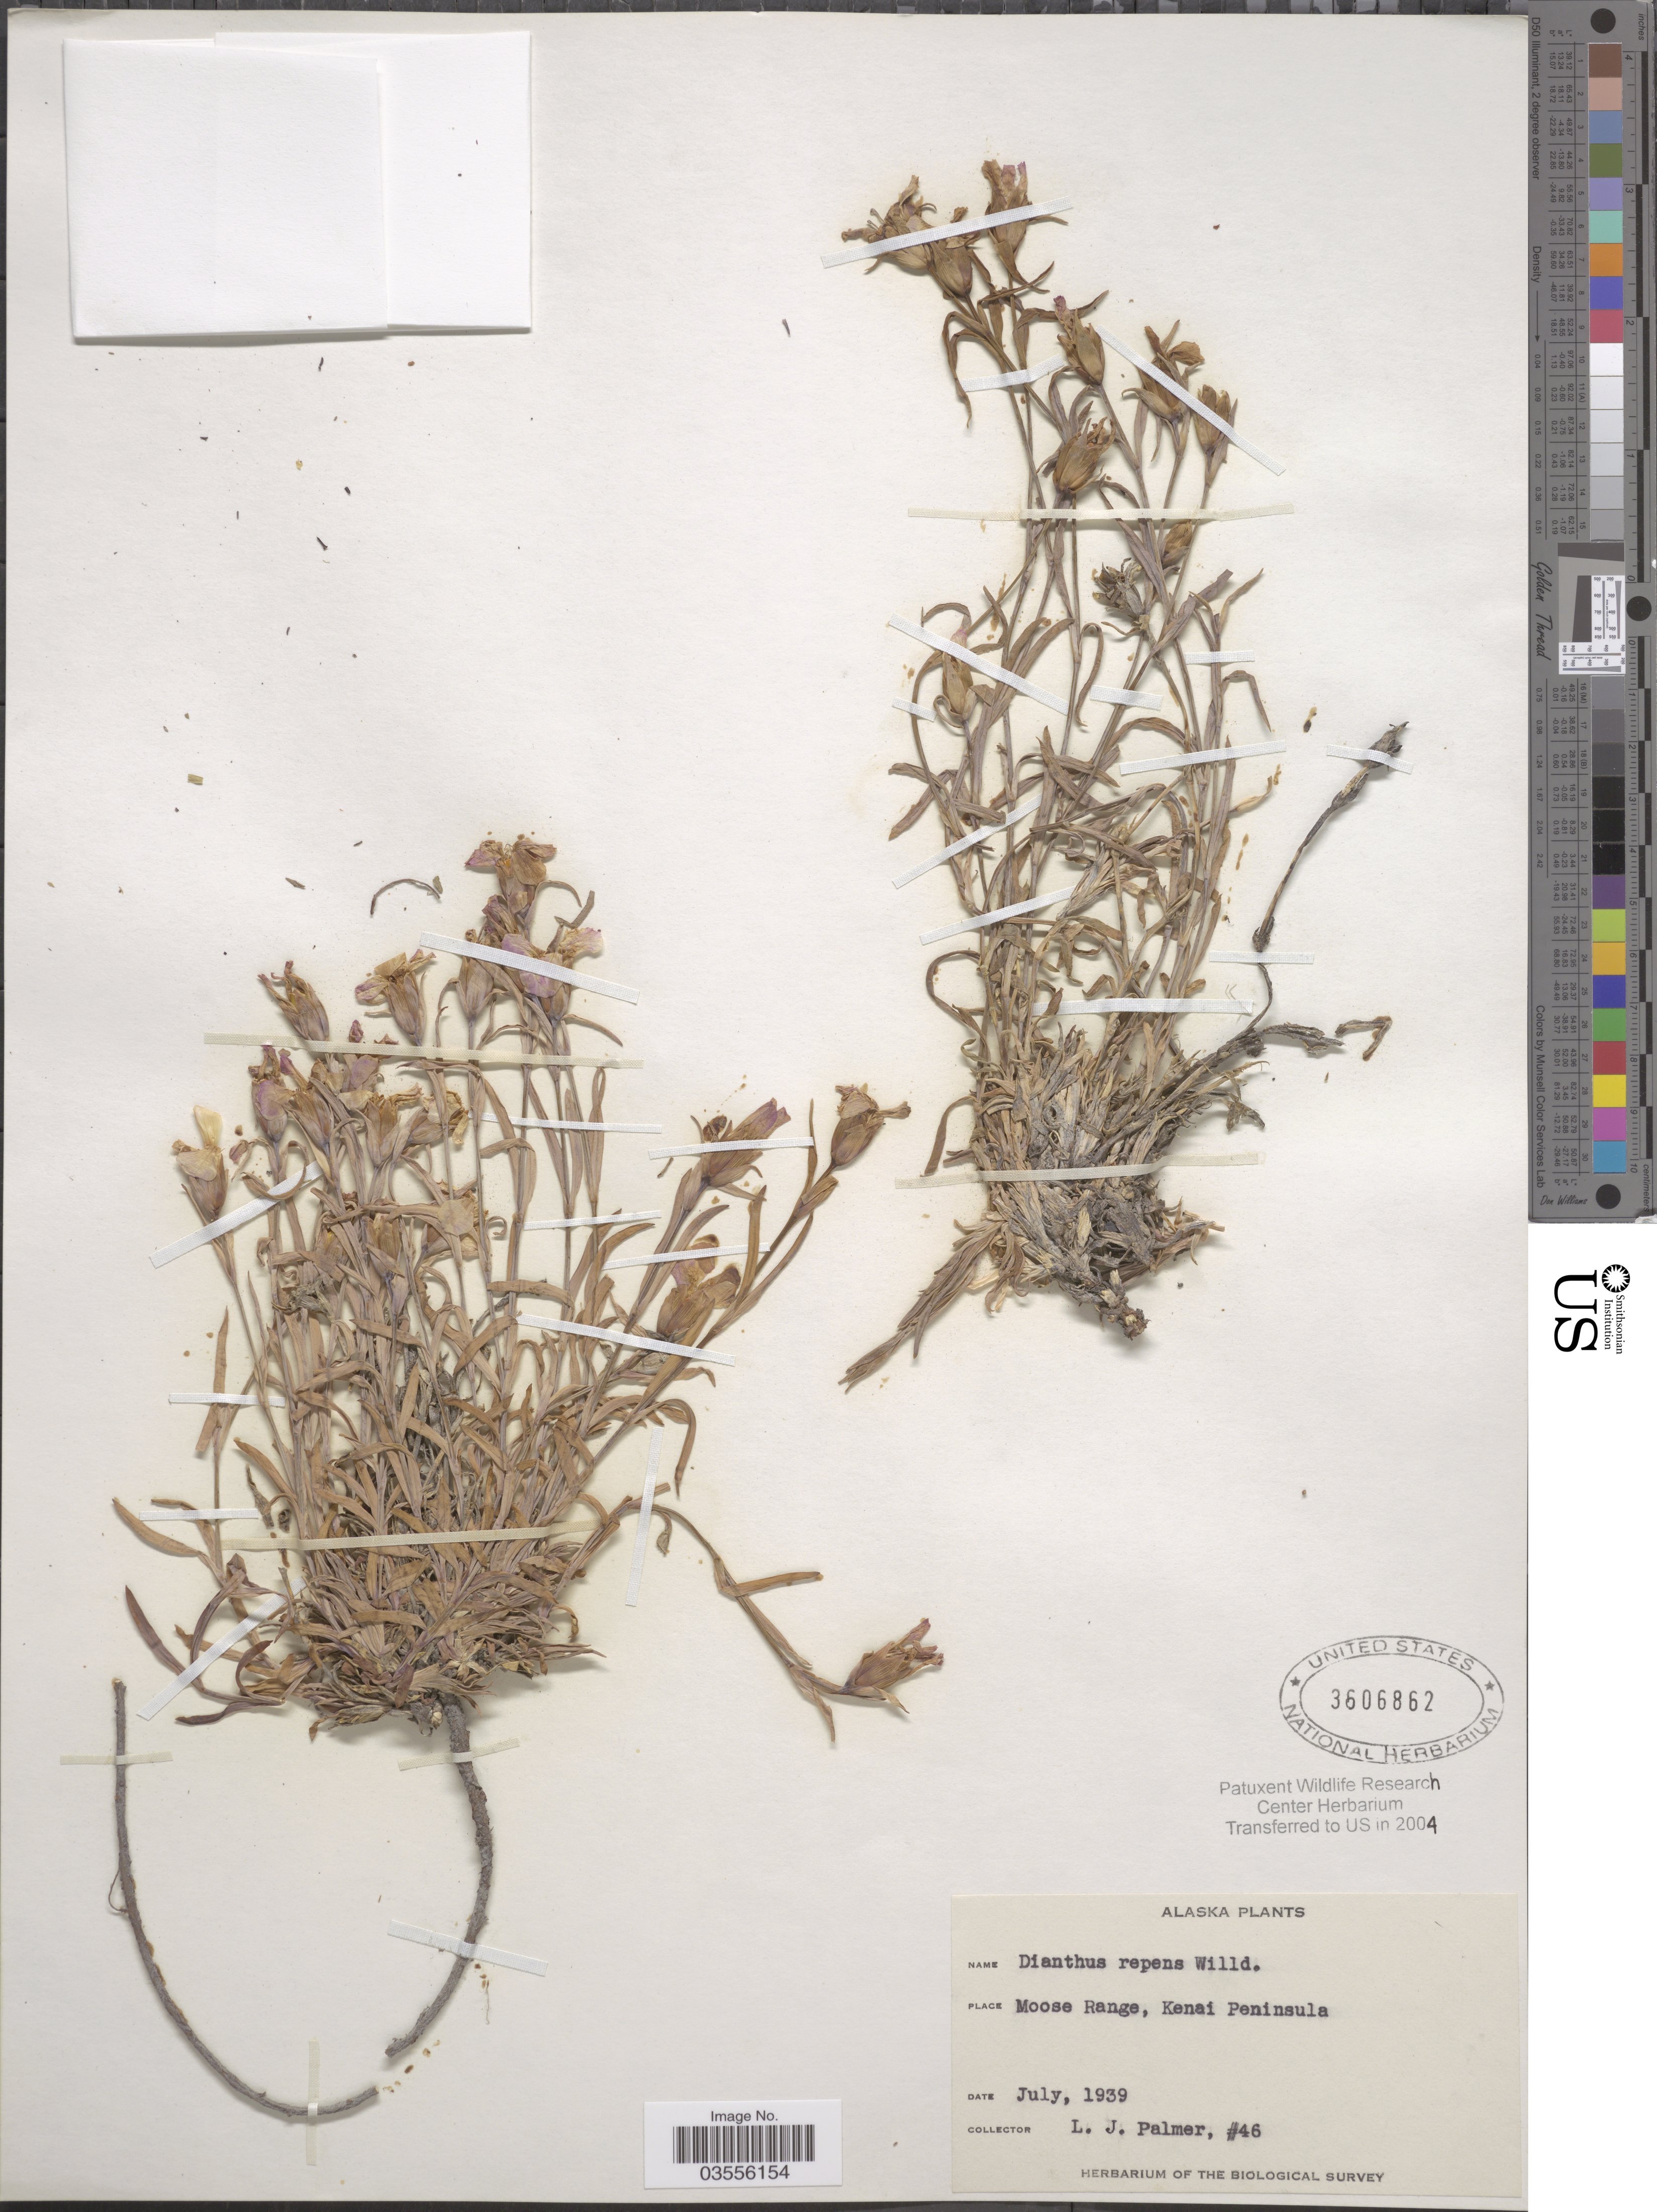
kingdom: Plantae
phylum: Tracheophyta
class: Magnoliopsida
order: Caryophyllales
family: Caryophyllaceae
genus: Dianthus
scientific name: Dianthus repens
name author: L.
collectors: L. J. Palmer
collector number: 46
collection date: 1939-07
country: United States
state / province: Alaska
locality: Moose Range, Kenai Peninsula.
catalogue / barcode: US 3606862